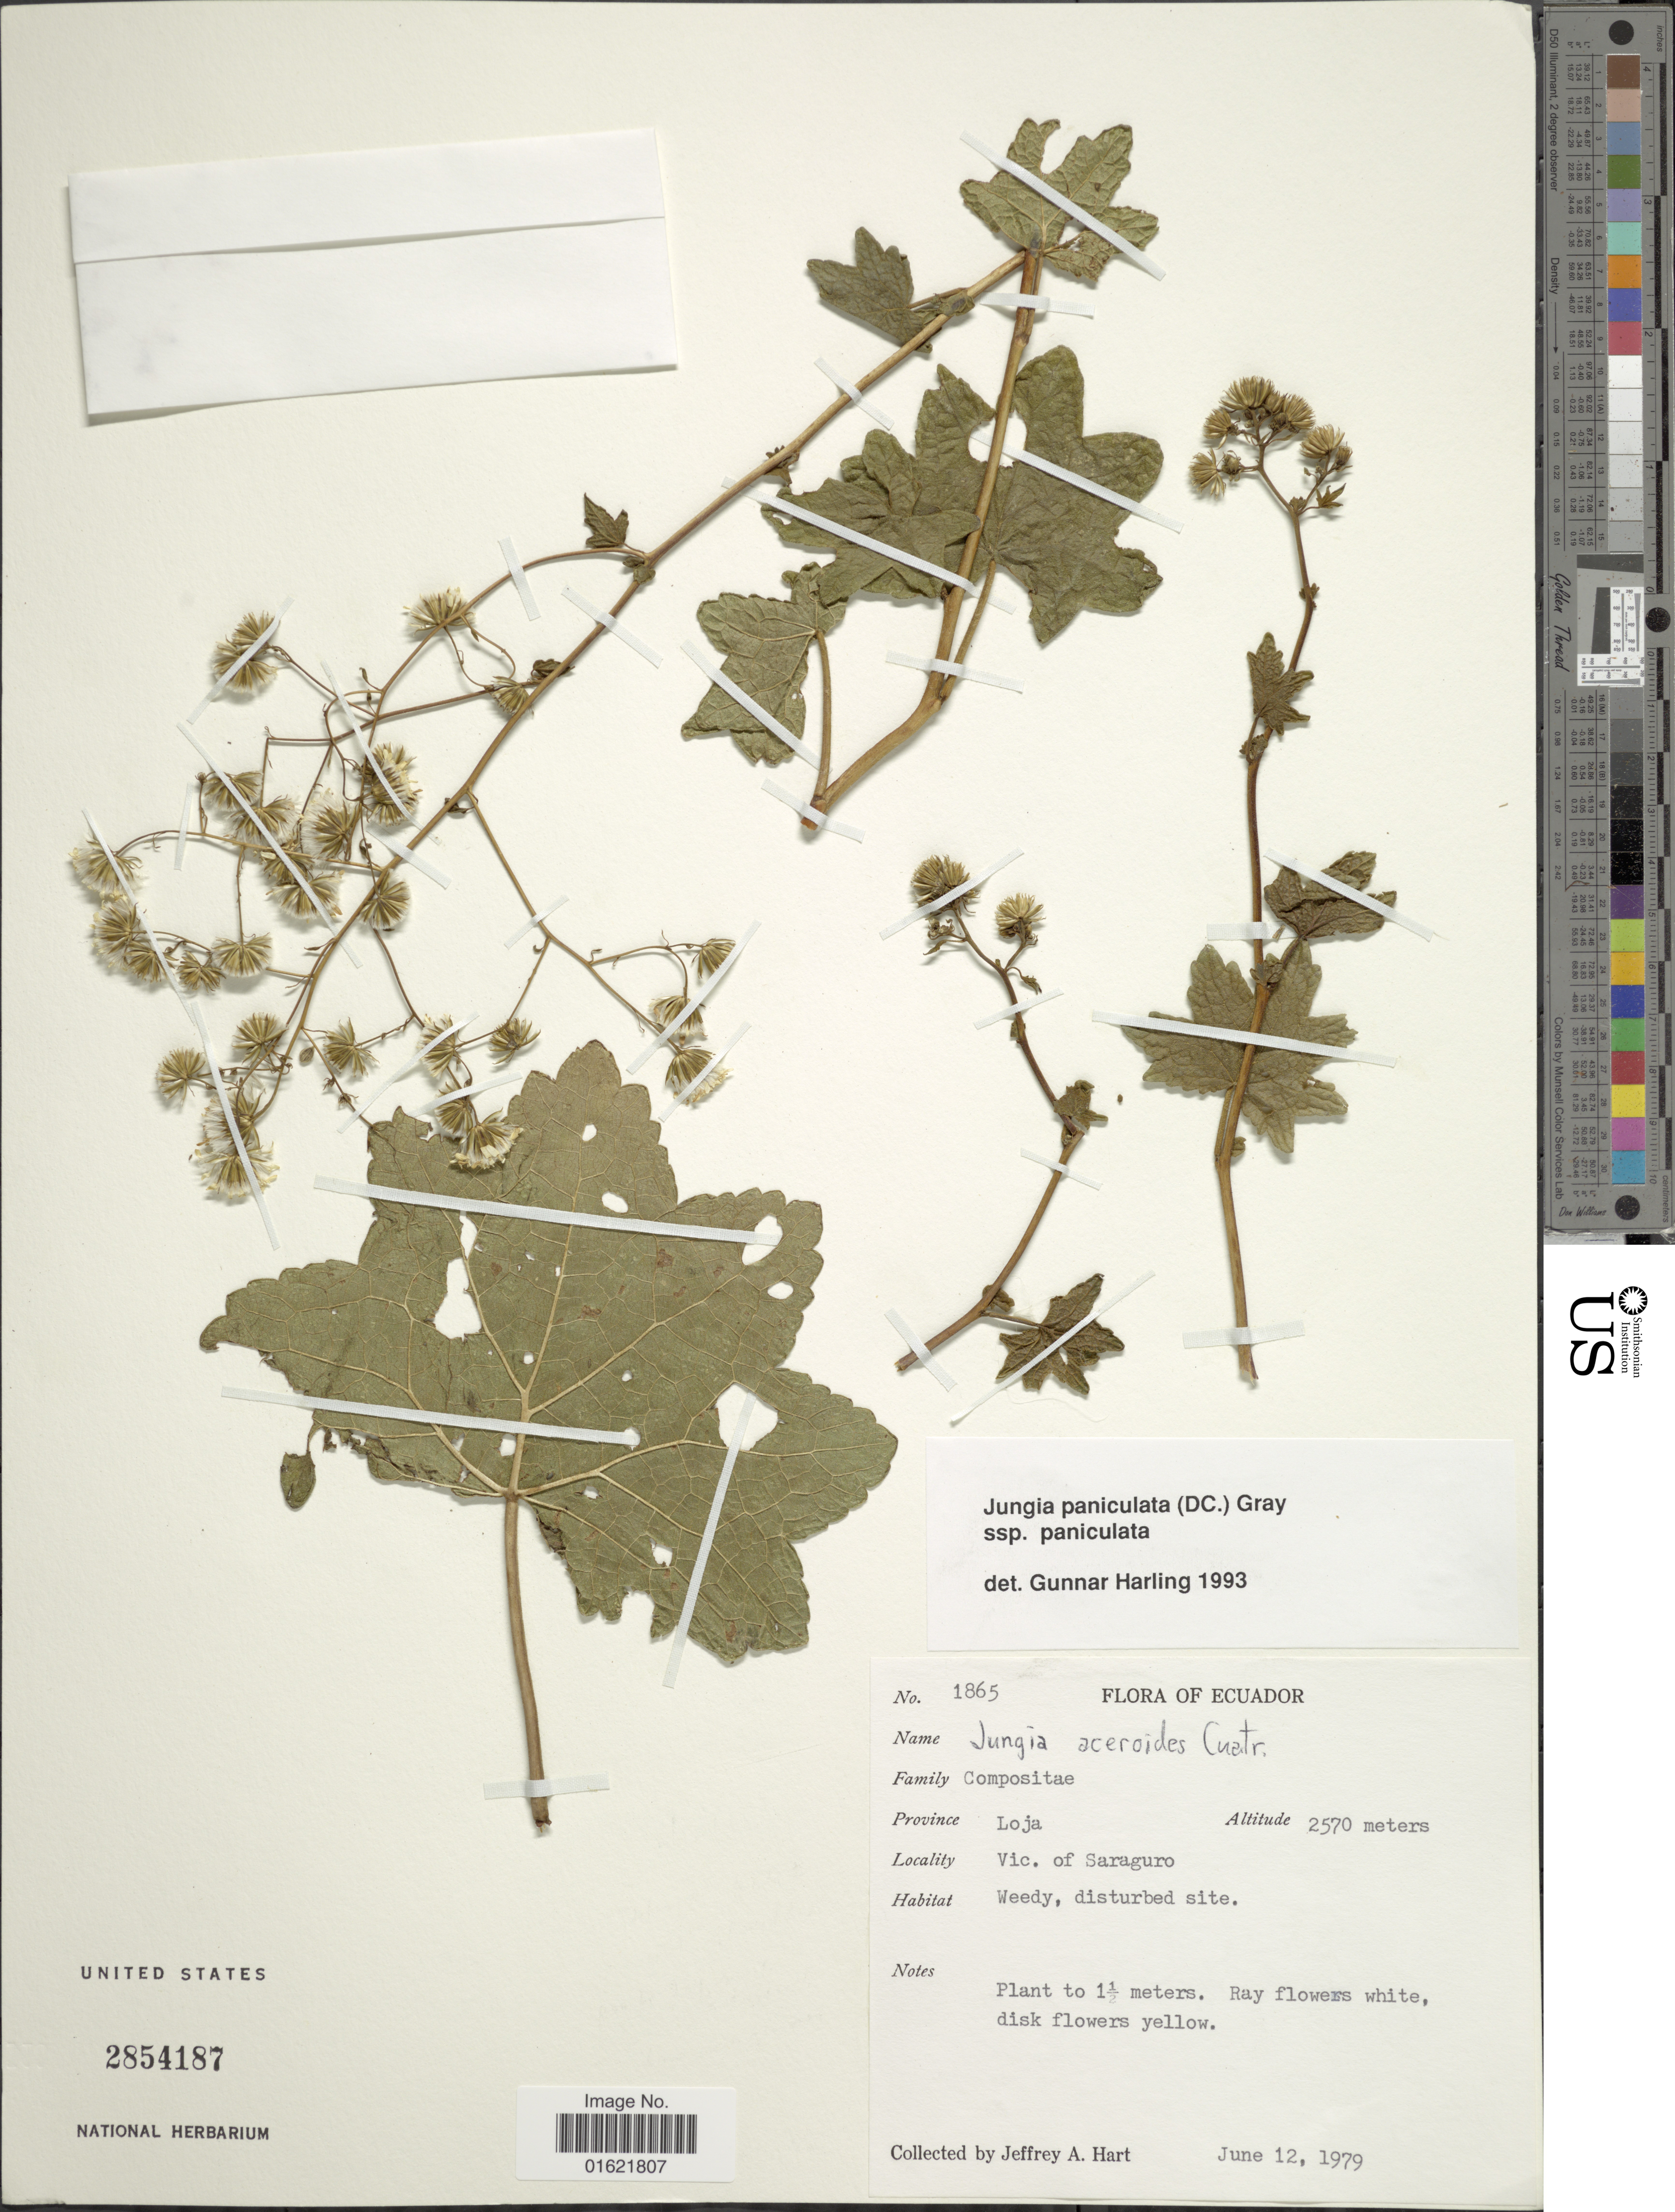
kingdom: Plantae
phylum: Tracheophyta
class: Magnoliopsida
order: Asterales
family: Asteraceae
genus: Jungia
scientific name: Jungia paniculata subsp. paniculata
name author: (DC.) A. Gray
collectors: J. A. Hart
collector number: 1865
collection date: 1979-06-12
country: Ecuador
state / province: Loja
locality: Loja, Vic;. of Saraguro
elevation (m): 2570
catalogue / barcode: US 2854187